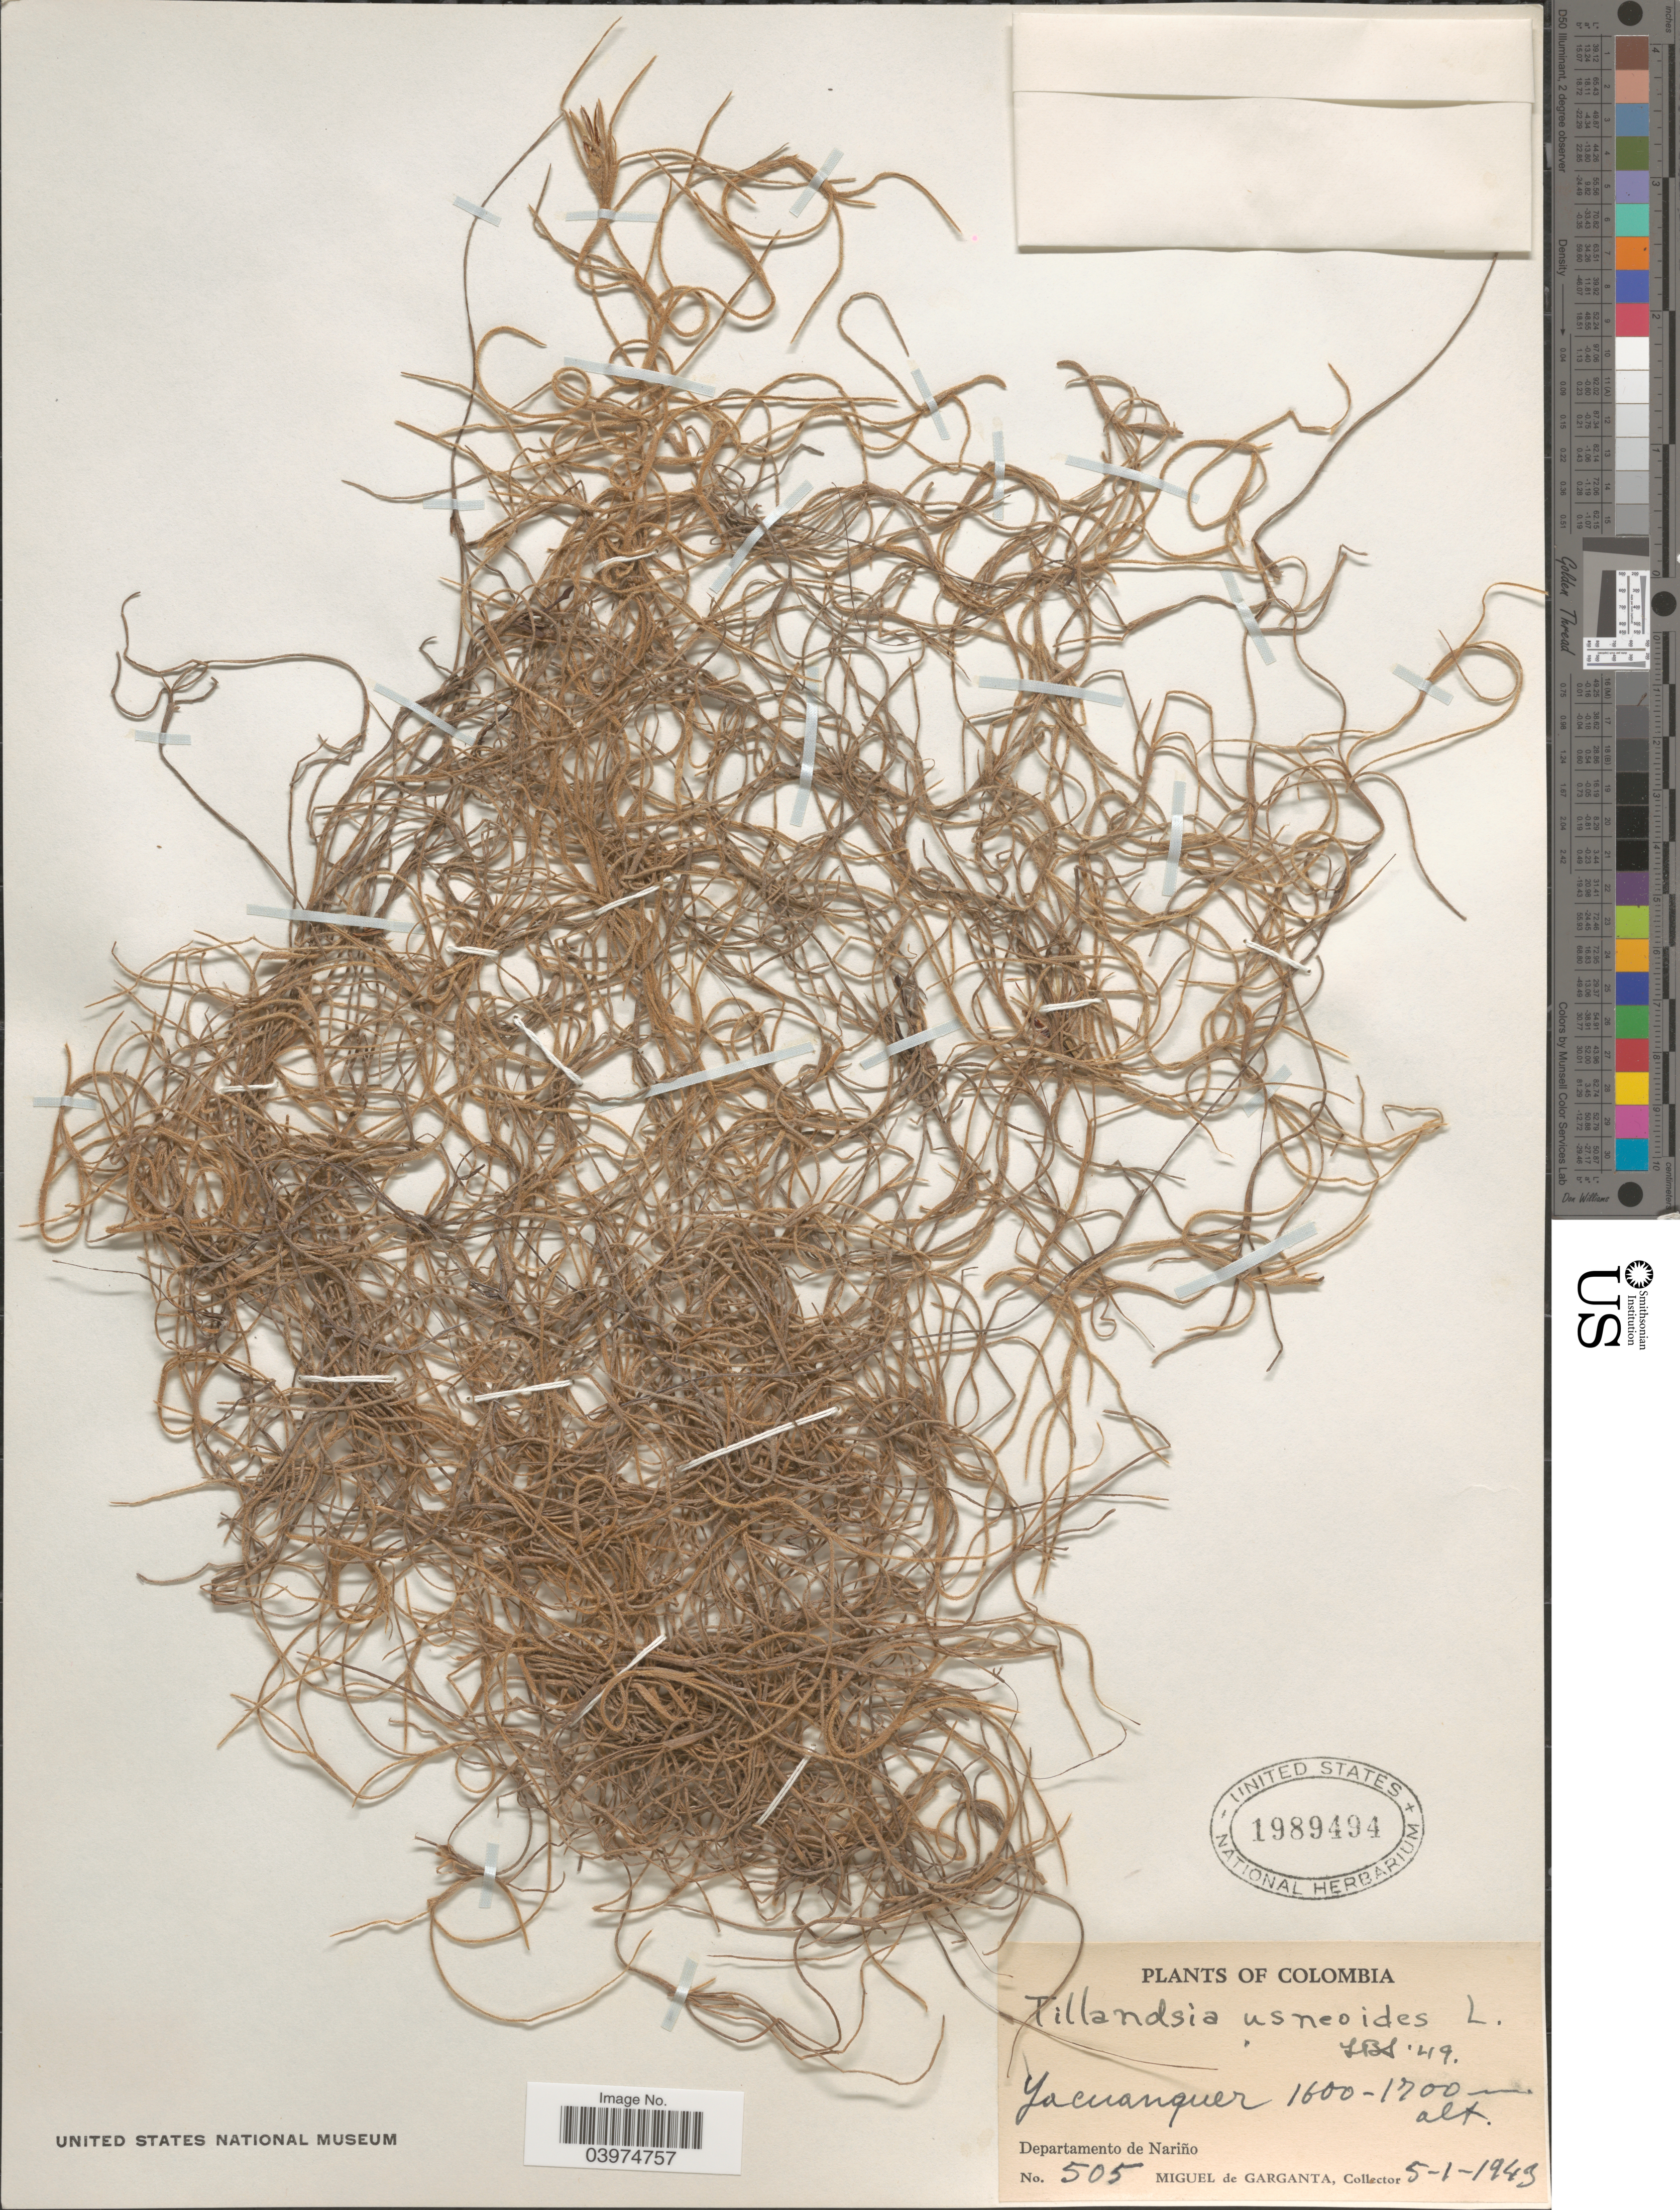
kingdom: Plantae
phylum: Tracheophyta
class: Liliopsida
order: Poales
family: Bromeliaceae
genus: Tillandsia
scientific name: Tillandsia usneoides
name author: (L.) L.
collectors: M. Garganta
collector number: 505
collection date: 1943-01-05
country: Colombia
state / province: Nariño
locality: Yacuanquer. Departamento de Nariño.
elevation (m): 1600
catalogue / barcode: US 1989494